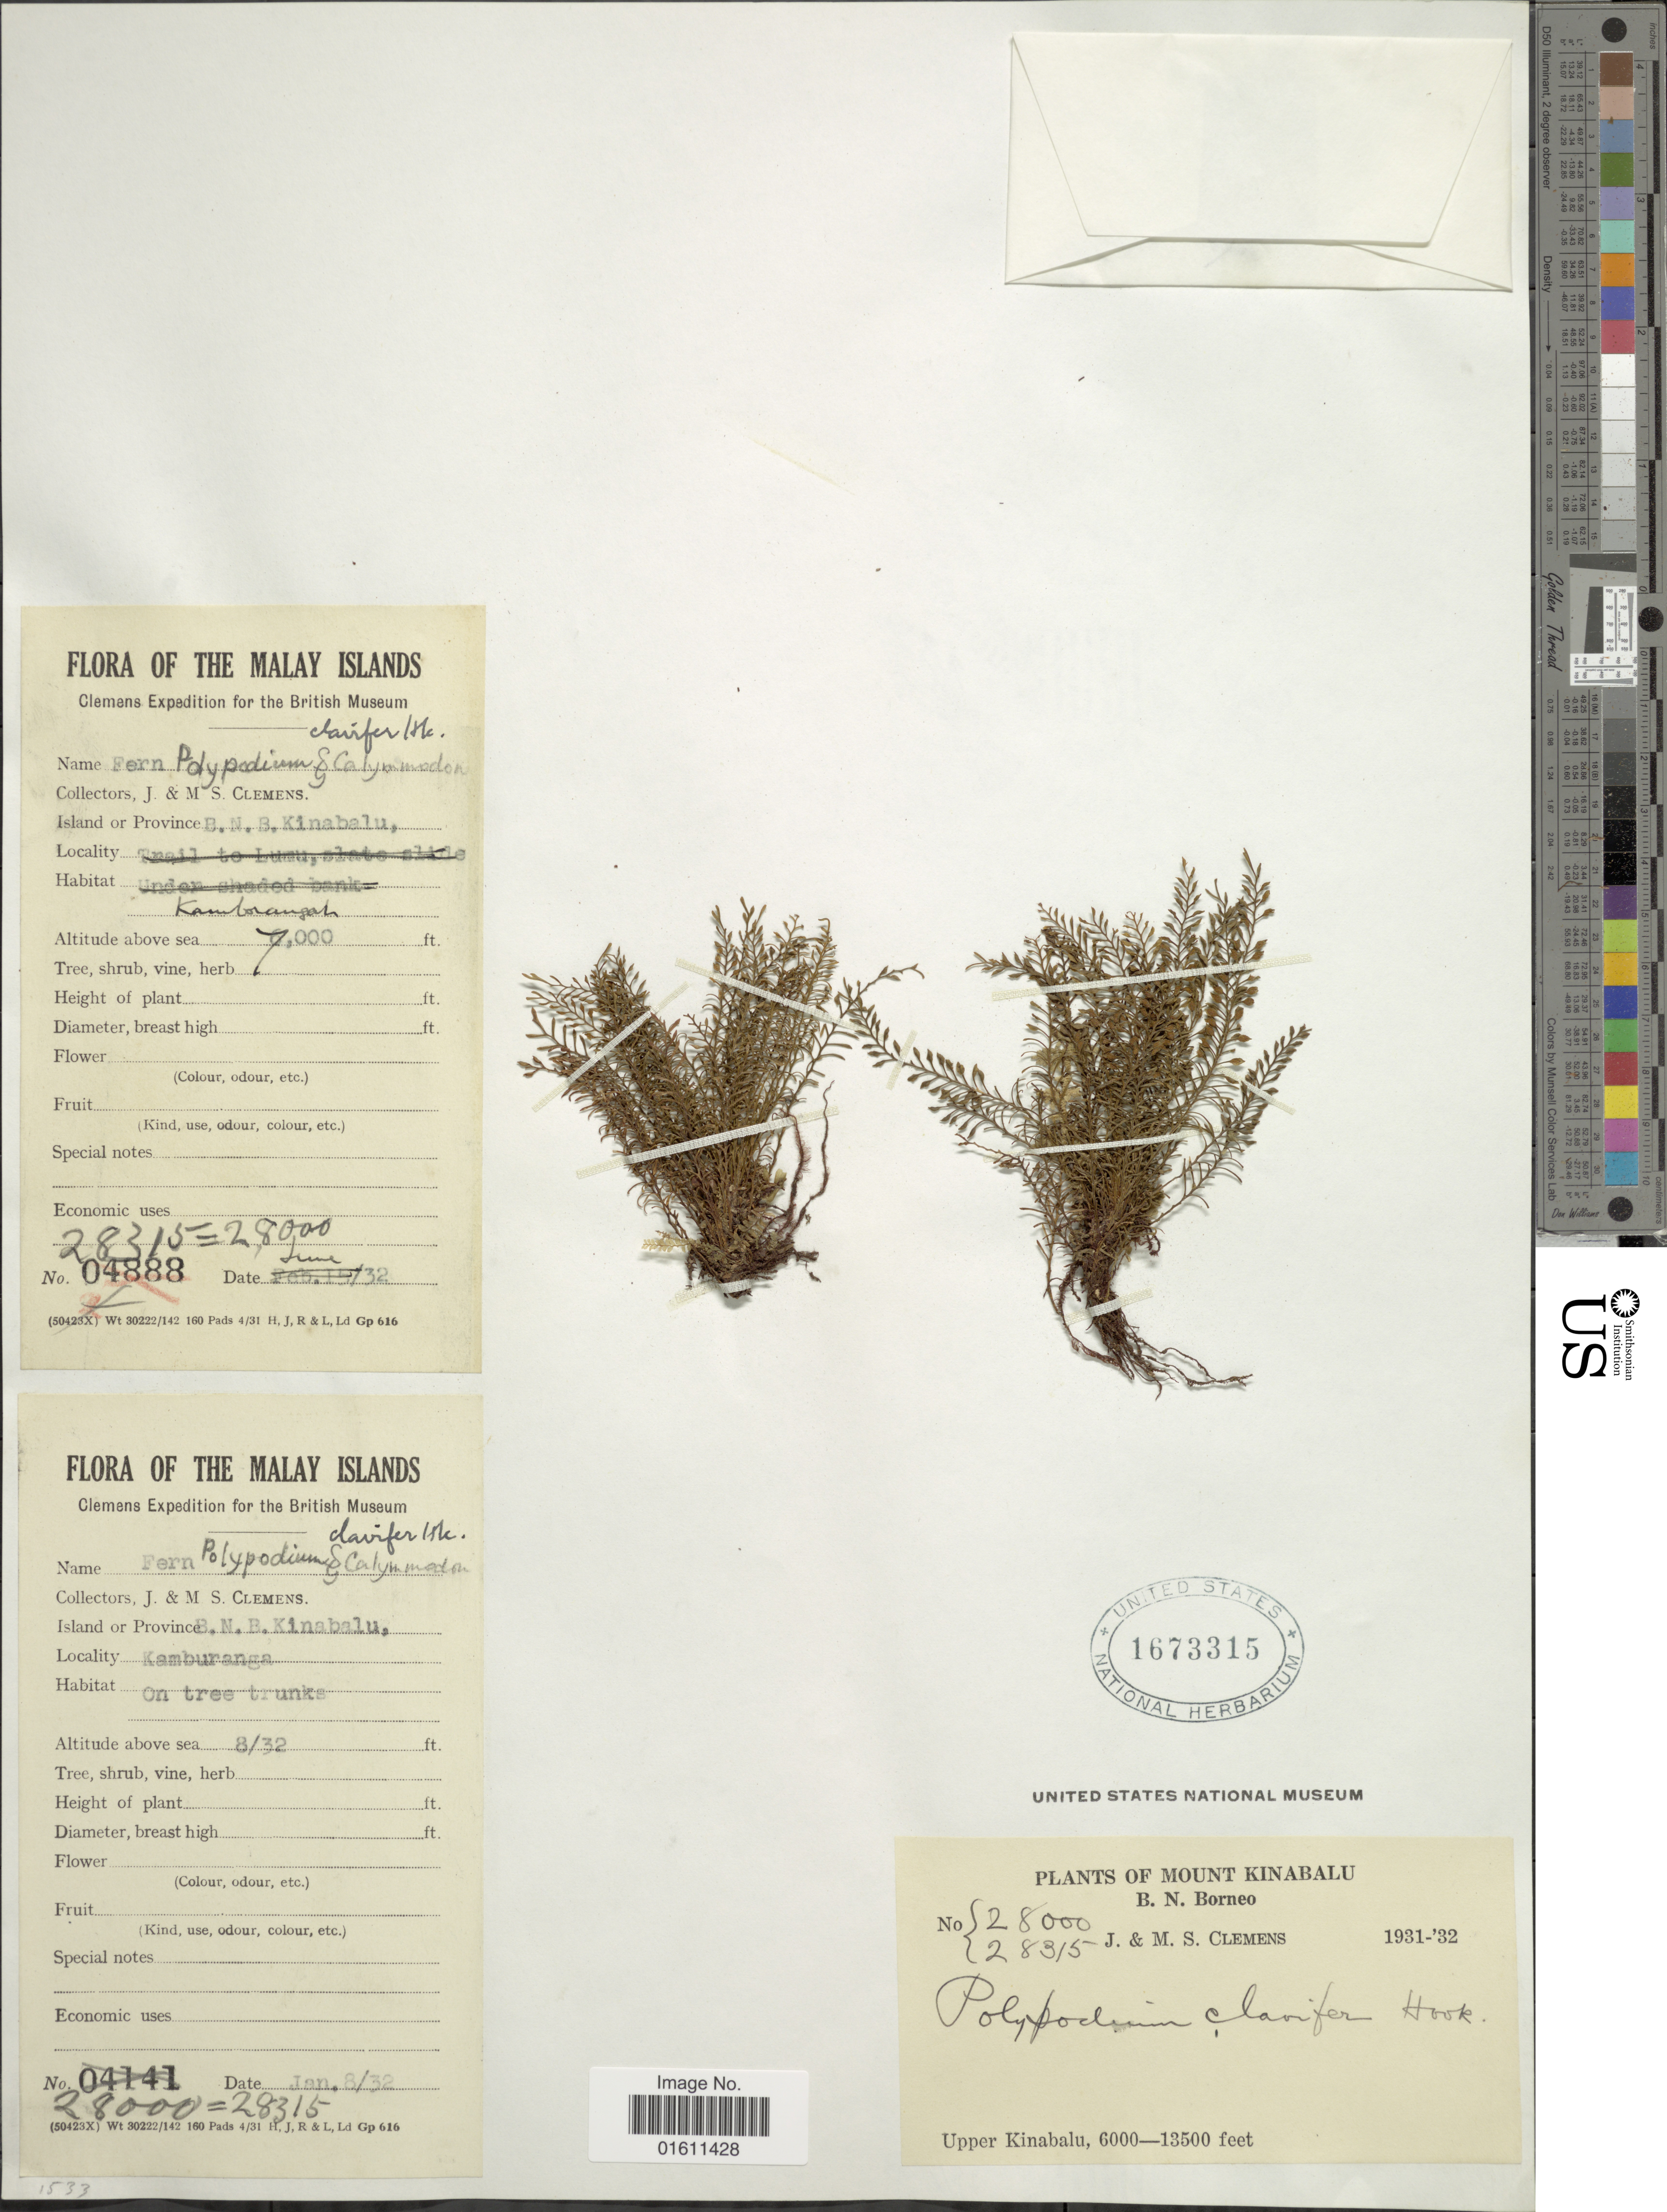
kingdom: Plantae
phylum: Tracheophyta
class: Polypodiopsida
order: Polypodiales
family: Polypodiaceae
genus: Calymmodon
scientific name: Calymmodon clavifer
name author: (Hook.) T. Moore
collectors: J. Clemens & M. S. Clemens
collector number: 28000/28315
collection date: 1932-01-08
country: Malaysia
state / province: Sabah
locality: Mount Kinabalu, B.N. Borneo, Upper Kinabalu, Kamburanga.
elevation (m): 2134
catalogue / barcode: US 1673315